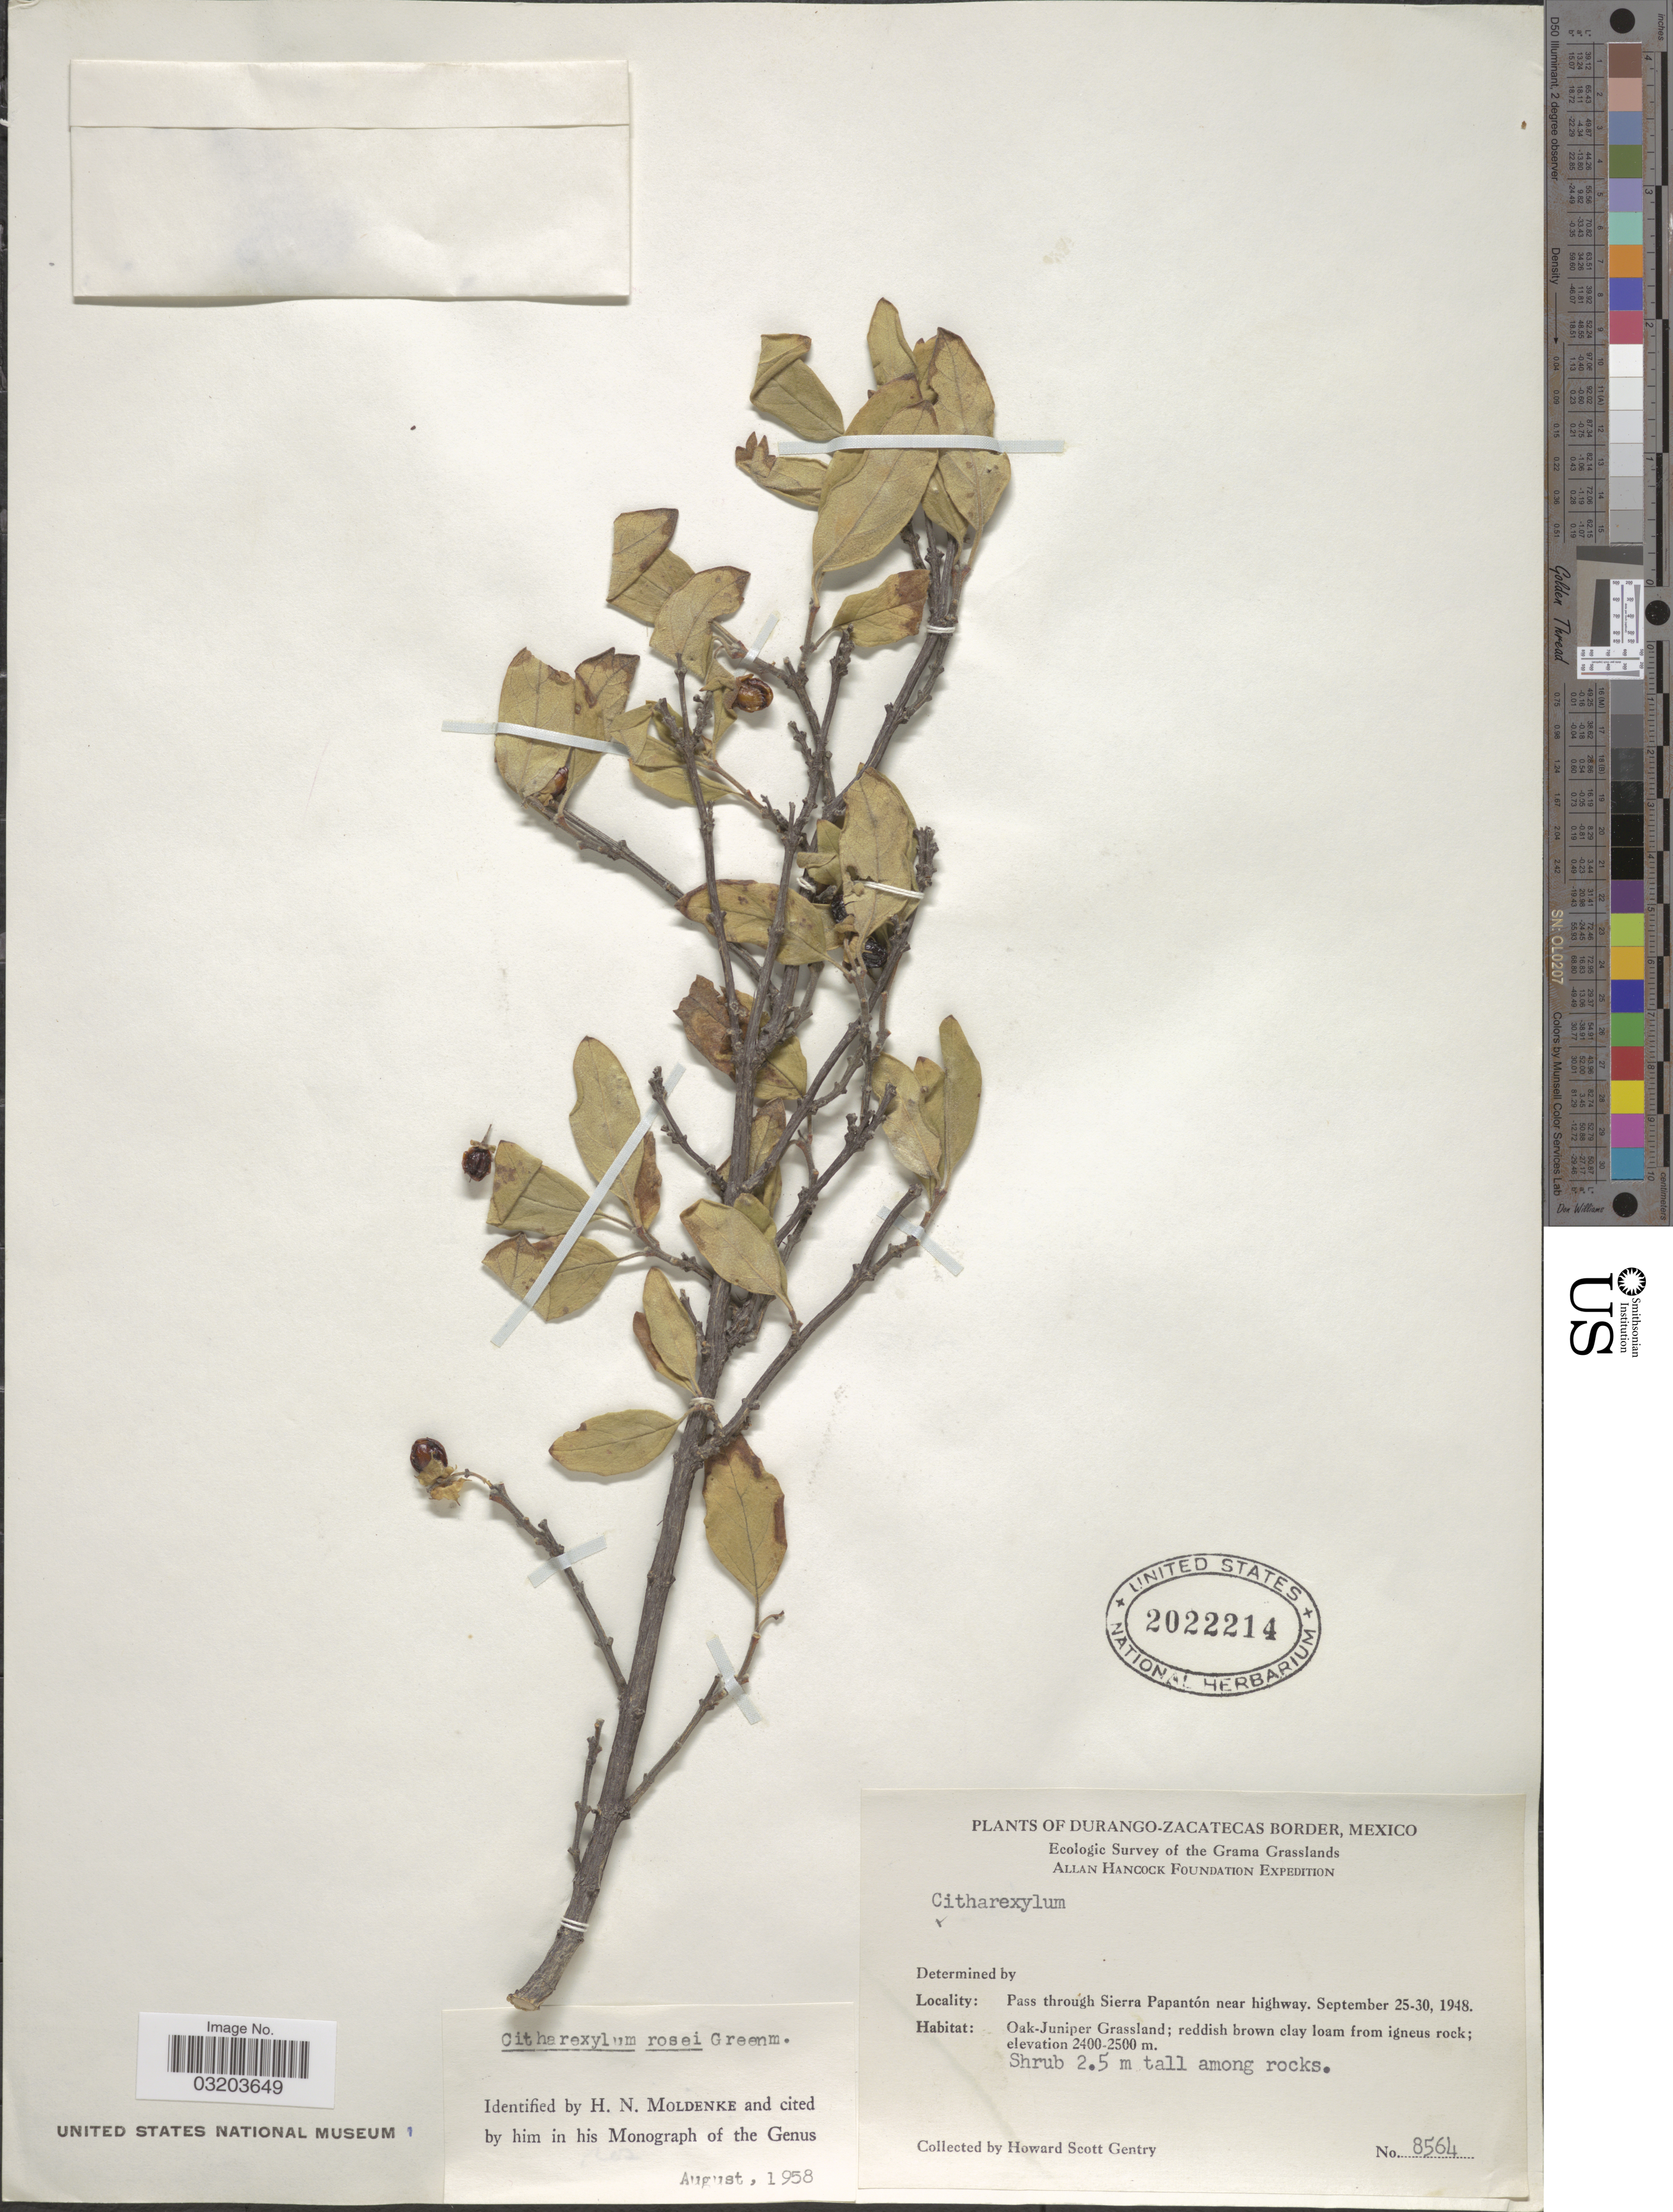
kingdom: Plantae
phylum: Tracheophyta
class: Magnoliopsida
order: Lamiales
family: Verbenaceae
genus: Citharexylum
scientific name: Citharexylum rosei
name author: Greenm.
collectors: H. S. Gentry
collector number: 8564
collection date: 1948-09-25/1948-09-30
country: Mexico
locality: Durango-Zacatecas border. Pass through Sierra Papantón near highway. Oak-Juniper Grassland.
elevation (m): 2400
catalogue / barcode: US 2022214